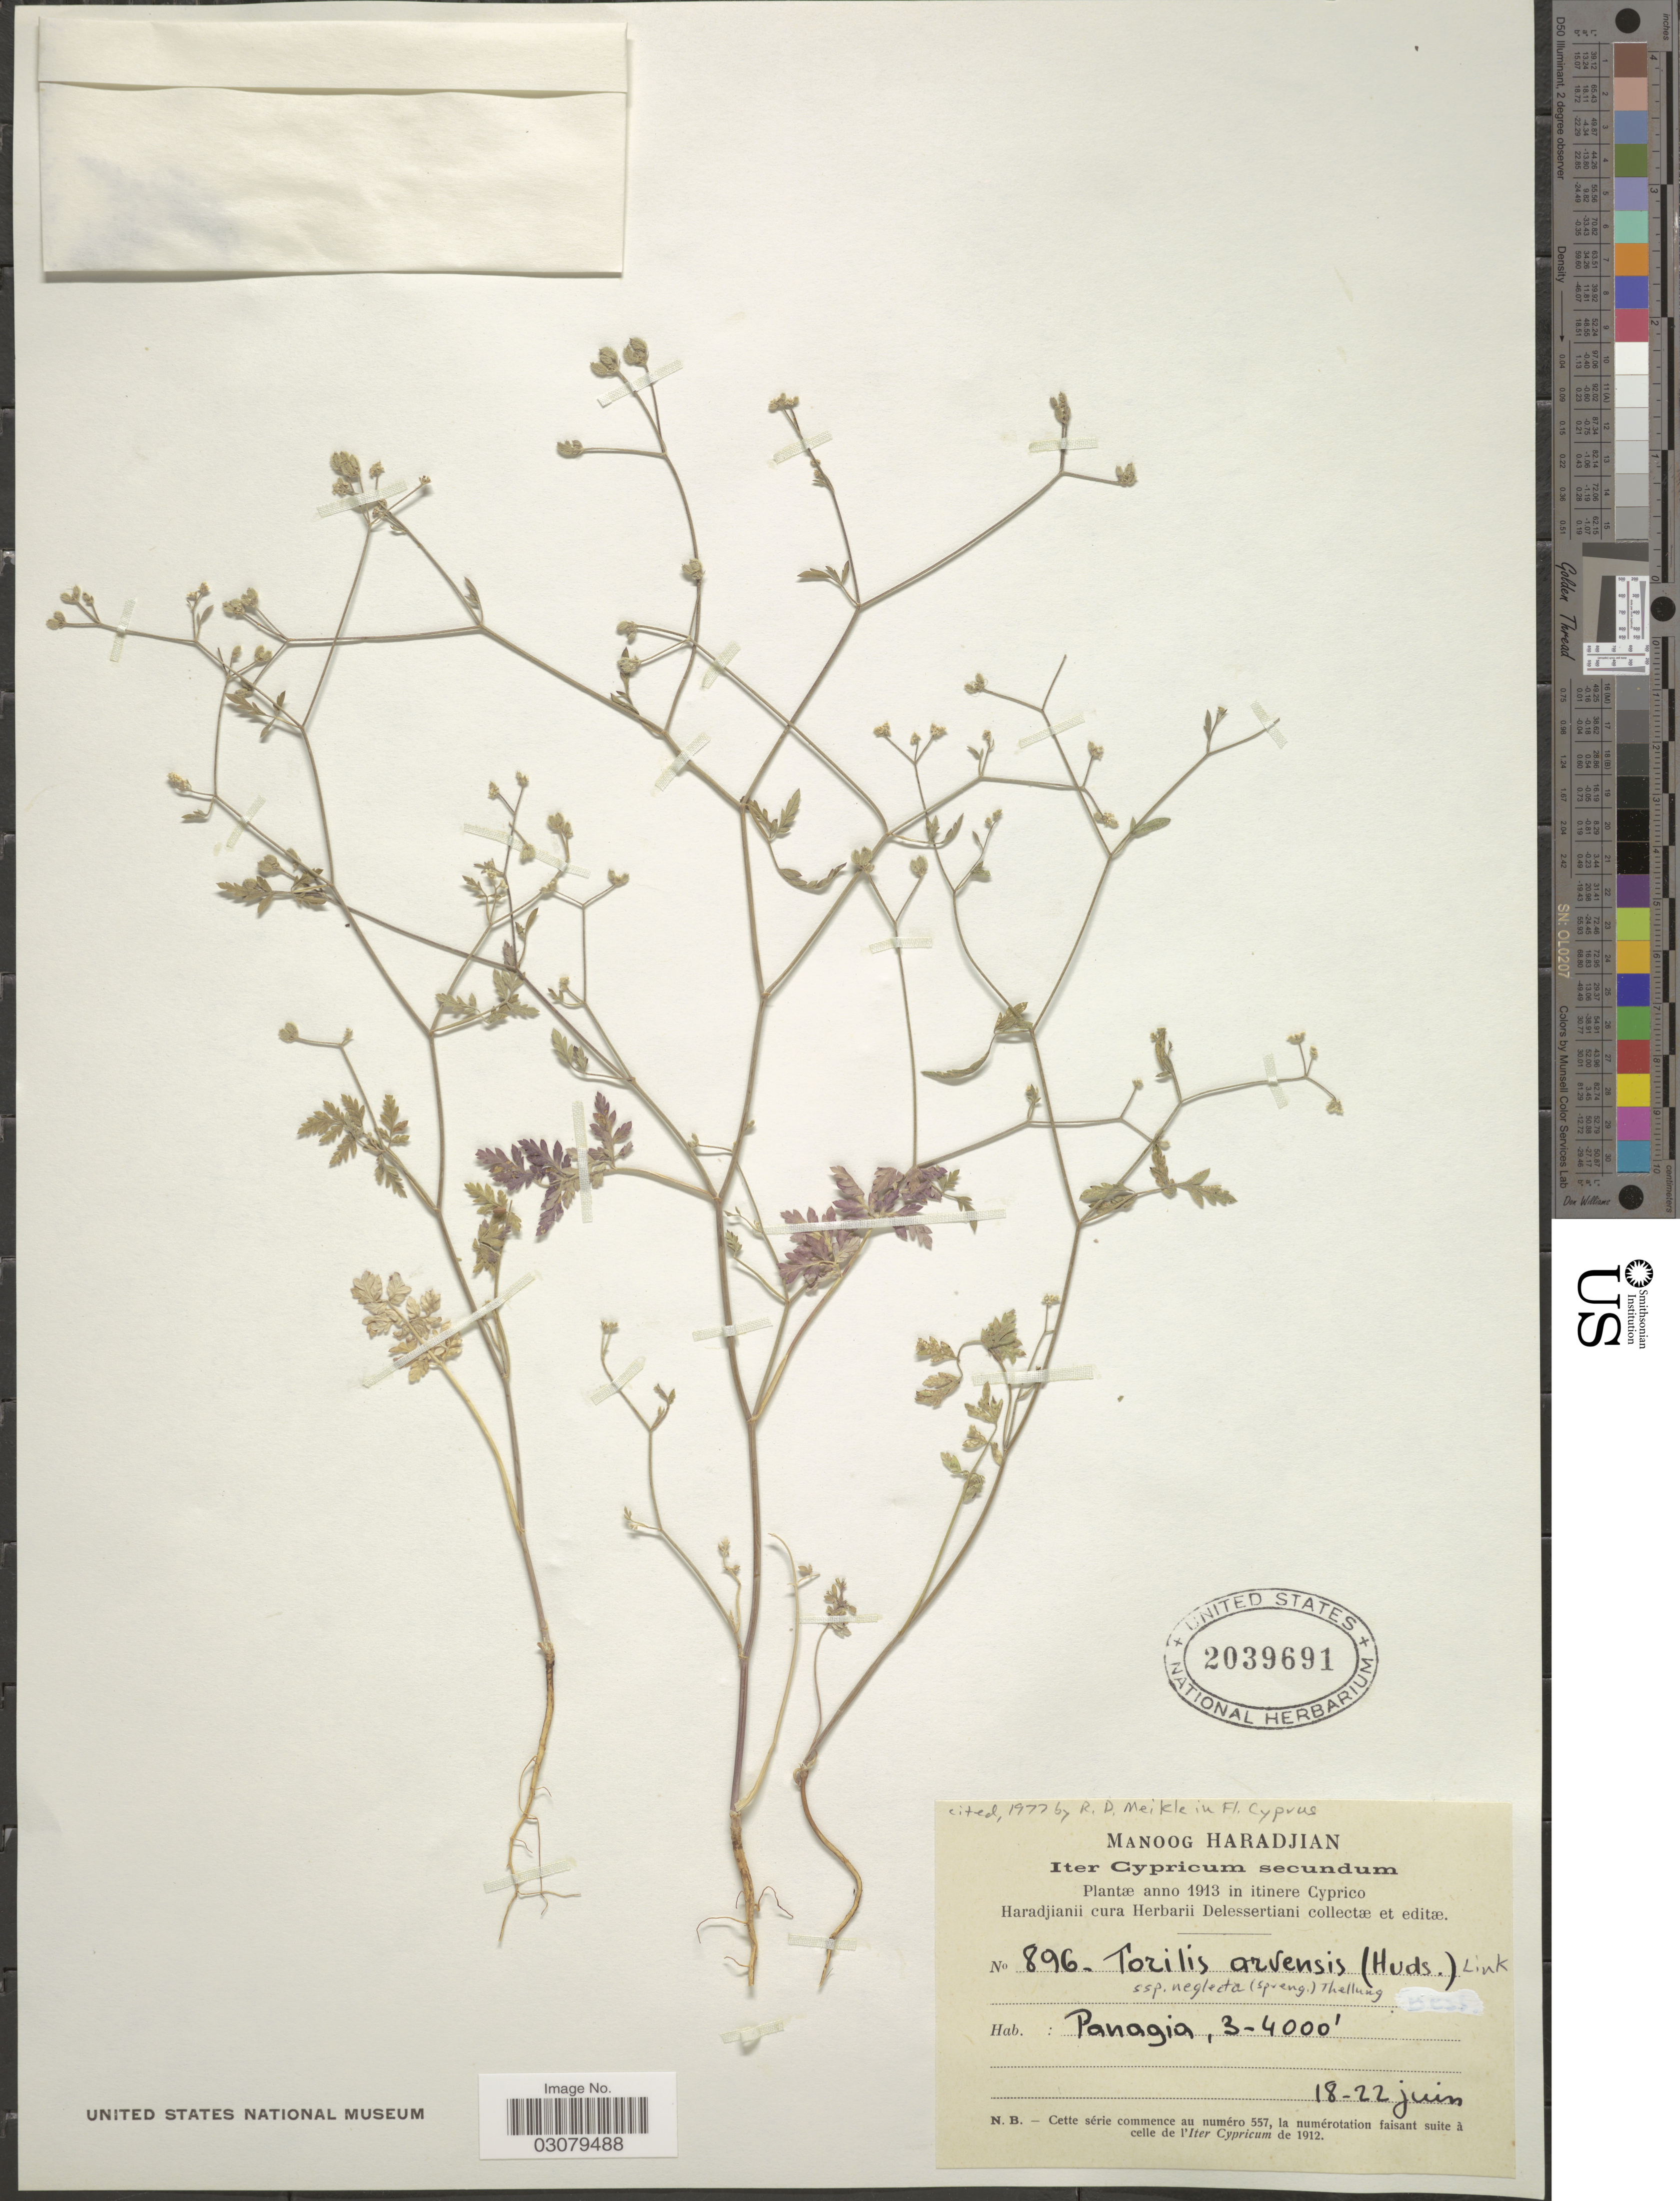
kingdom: Plantae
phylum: Tracheophyta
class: Magnoliopsida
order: Apiales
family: Apiaceae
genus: Torilis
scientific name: Torilis arvensis subsp. neglecta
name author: (Schult.) Thell.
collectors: M. Haradjian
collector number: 896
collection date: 1913-06-18/1913-06-22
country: Cyprus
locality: Panagia.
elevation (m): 914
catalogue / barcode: US 2039691